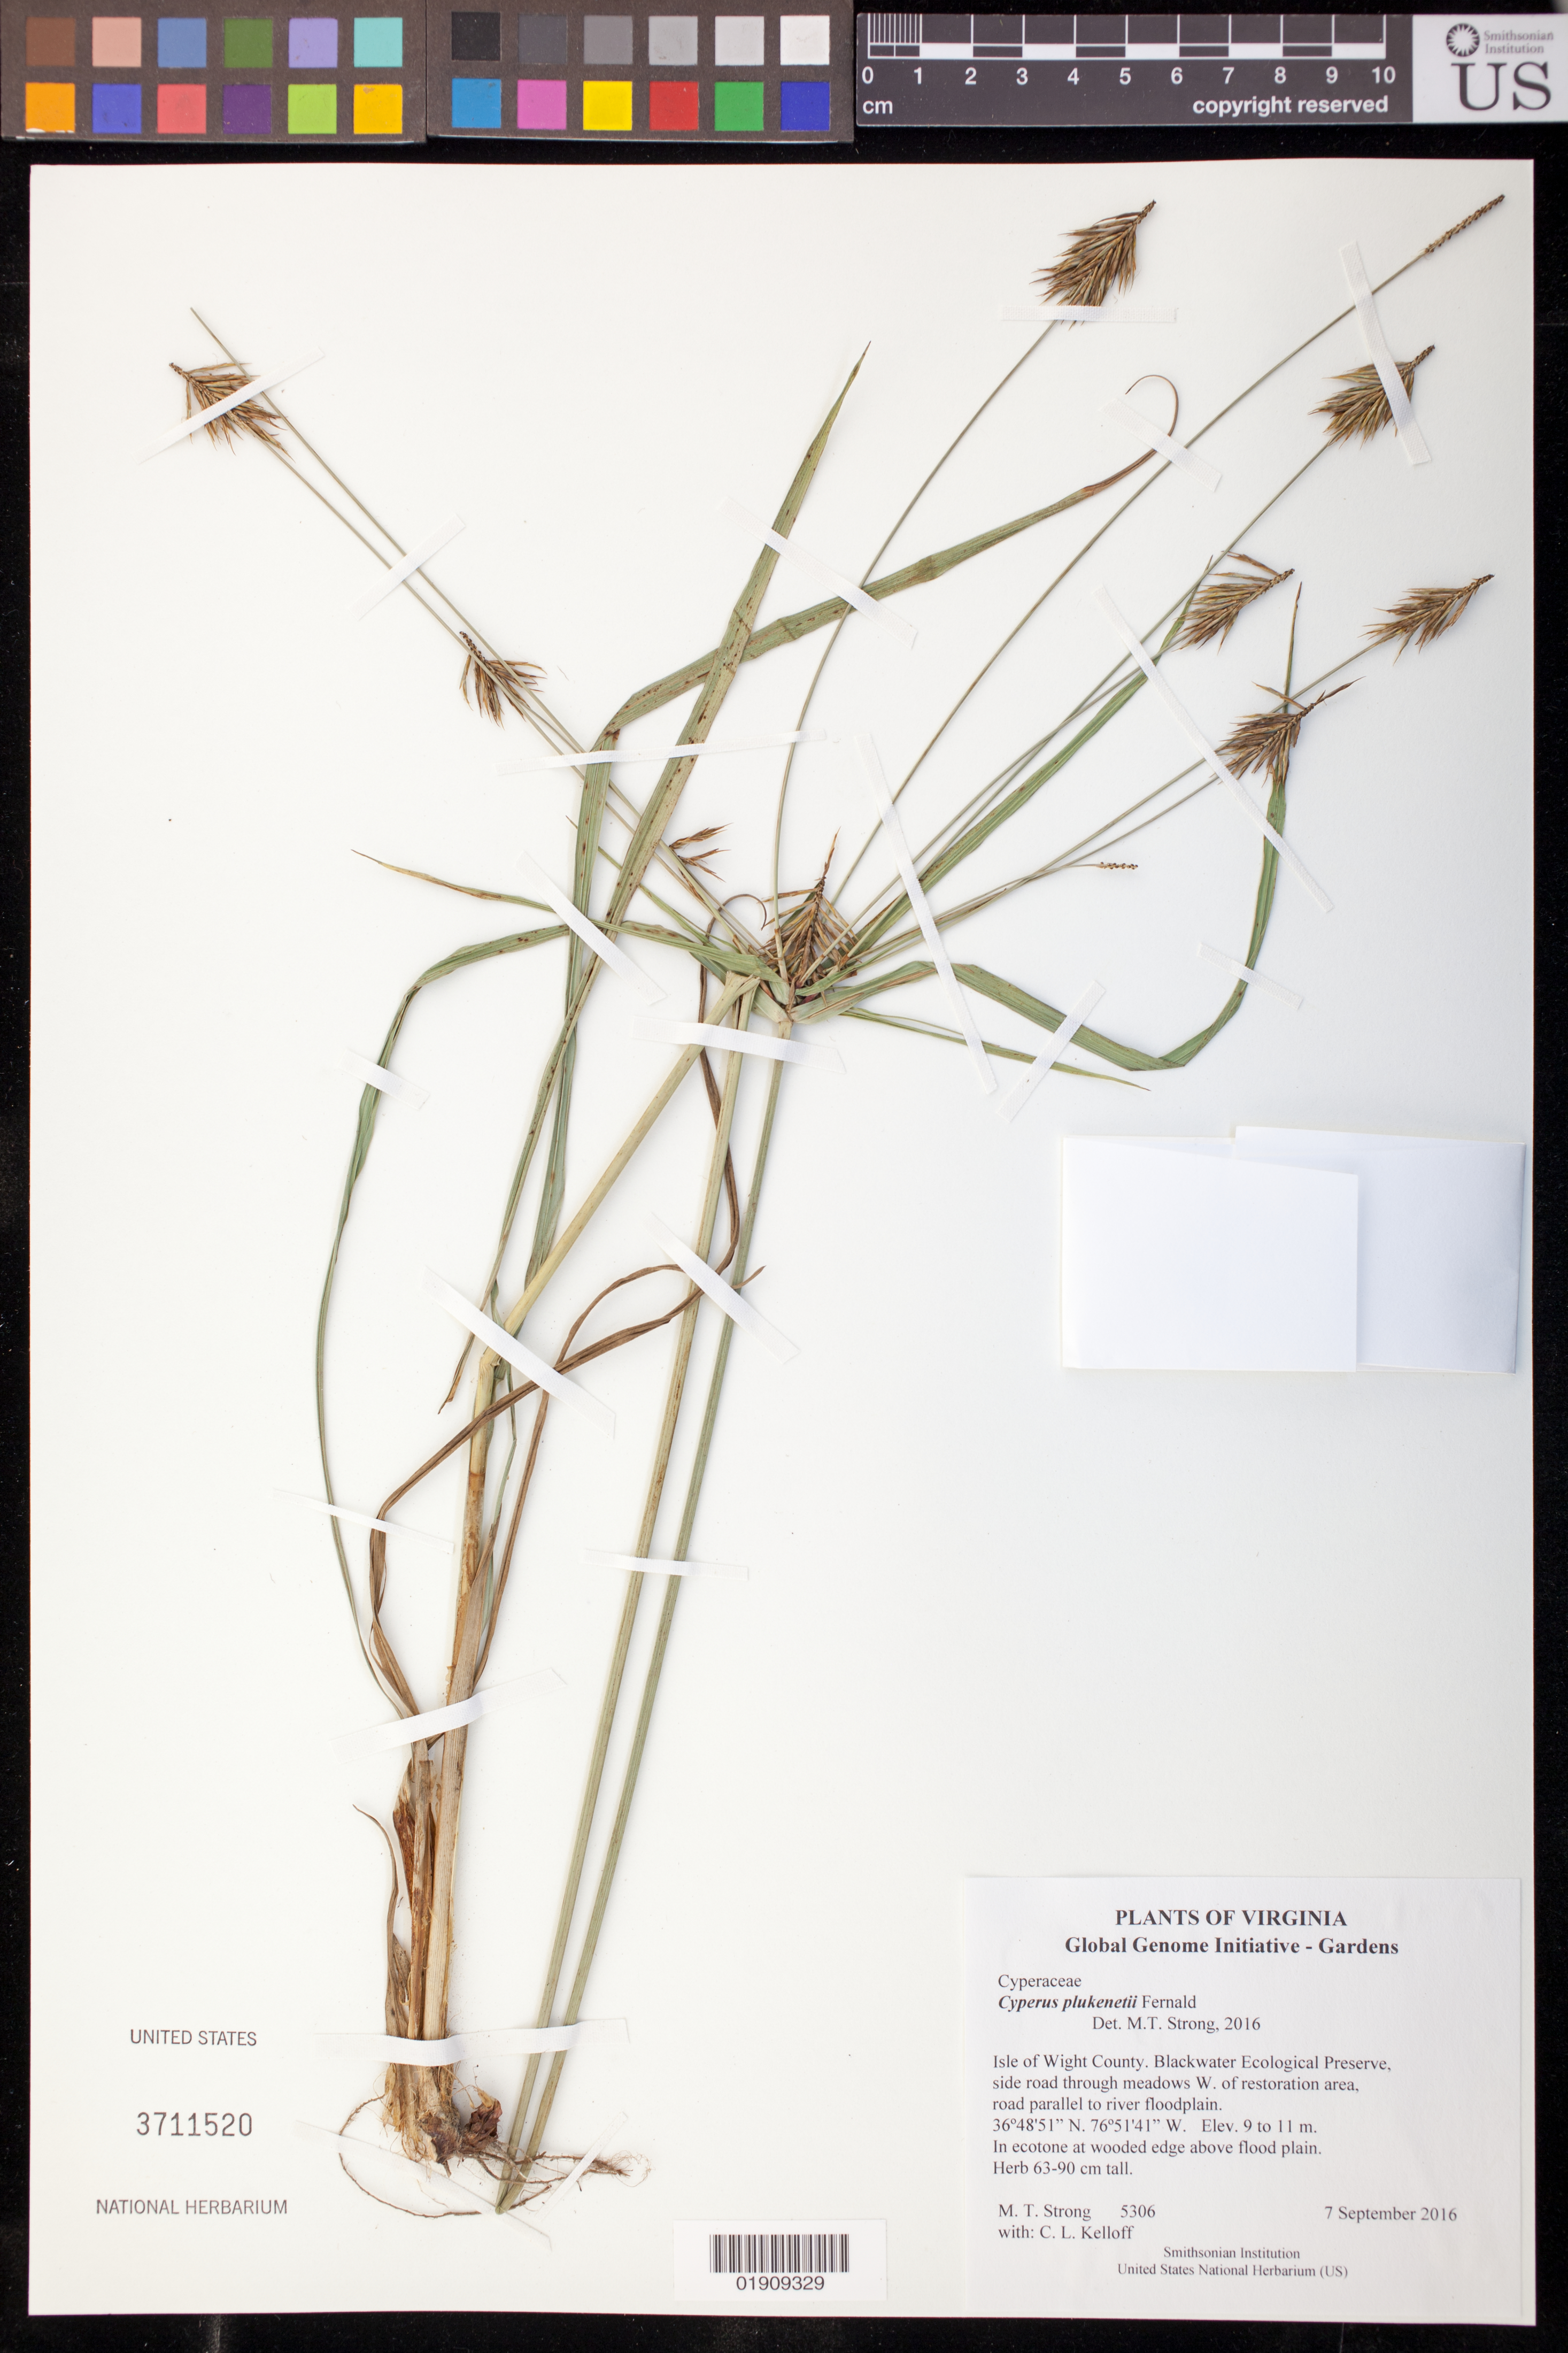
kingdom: Plantae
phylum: Tracheophyta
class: Liliopsida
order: Poales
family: Cyperaceae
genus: Cyperus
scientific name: Cyperus retrofractus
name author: (L.) Torr.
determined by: Strong, Mark T., (BOT), Smithsonian Institution - National Museum of Natural History (UNITED STATES)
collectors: M. T. Strong & C. L. Kelloff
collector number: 5306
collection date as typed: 7 September 2016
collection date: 2016-09-07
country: United States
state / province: Virginia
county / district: Isle of Wight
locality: Blackwater Ecological Preserve, side road through meadows W of restoration area, road parallel to river floodplain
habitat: In ecotone at wooded edge above flood plain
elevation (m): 9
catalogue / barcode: US 3711520